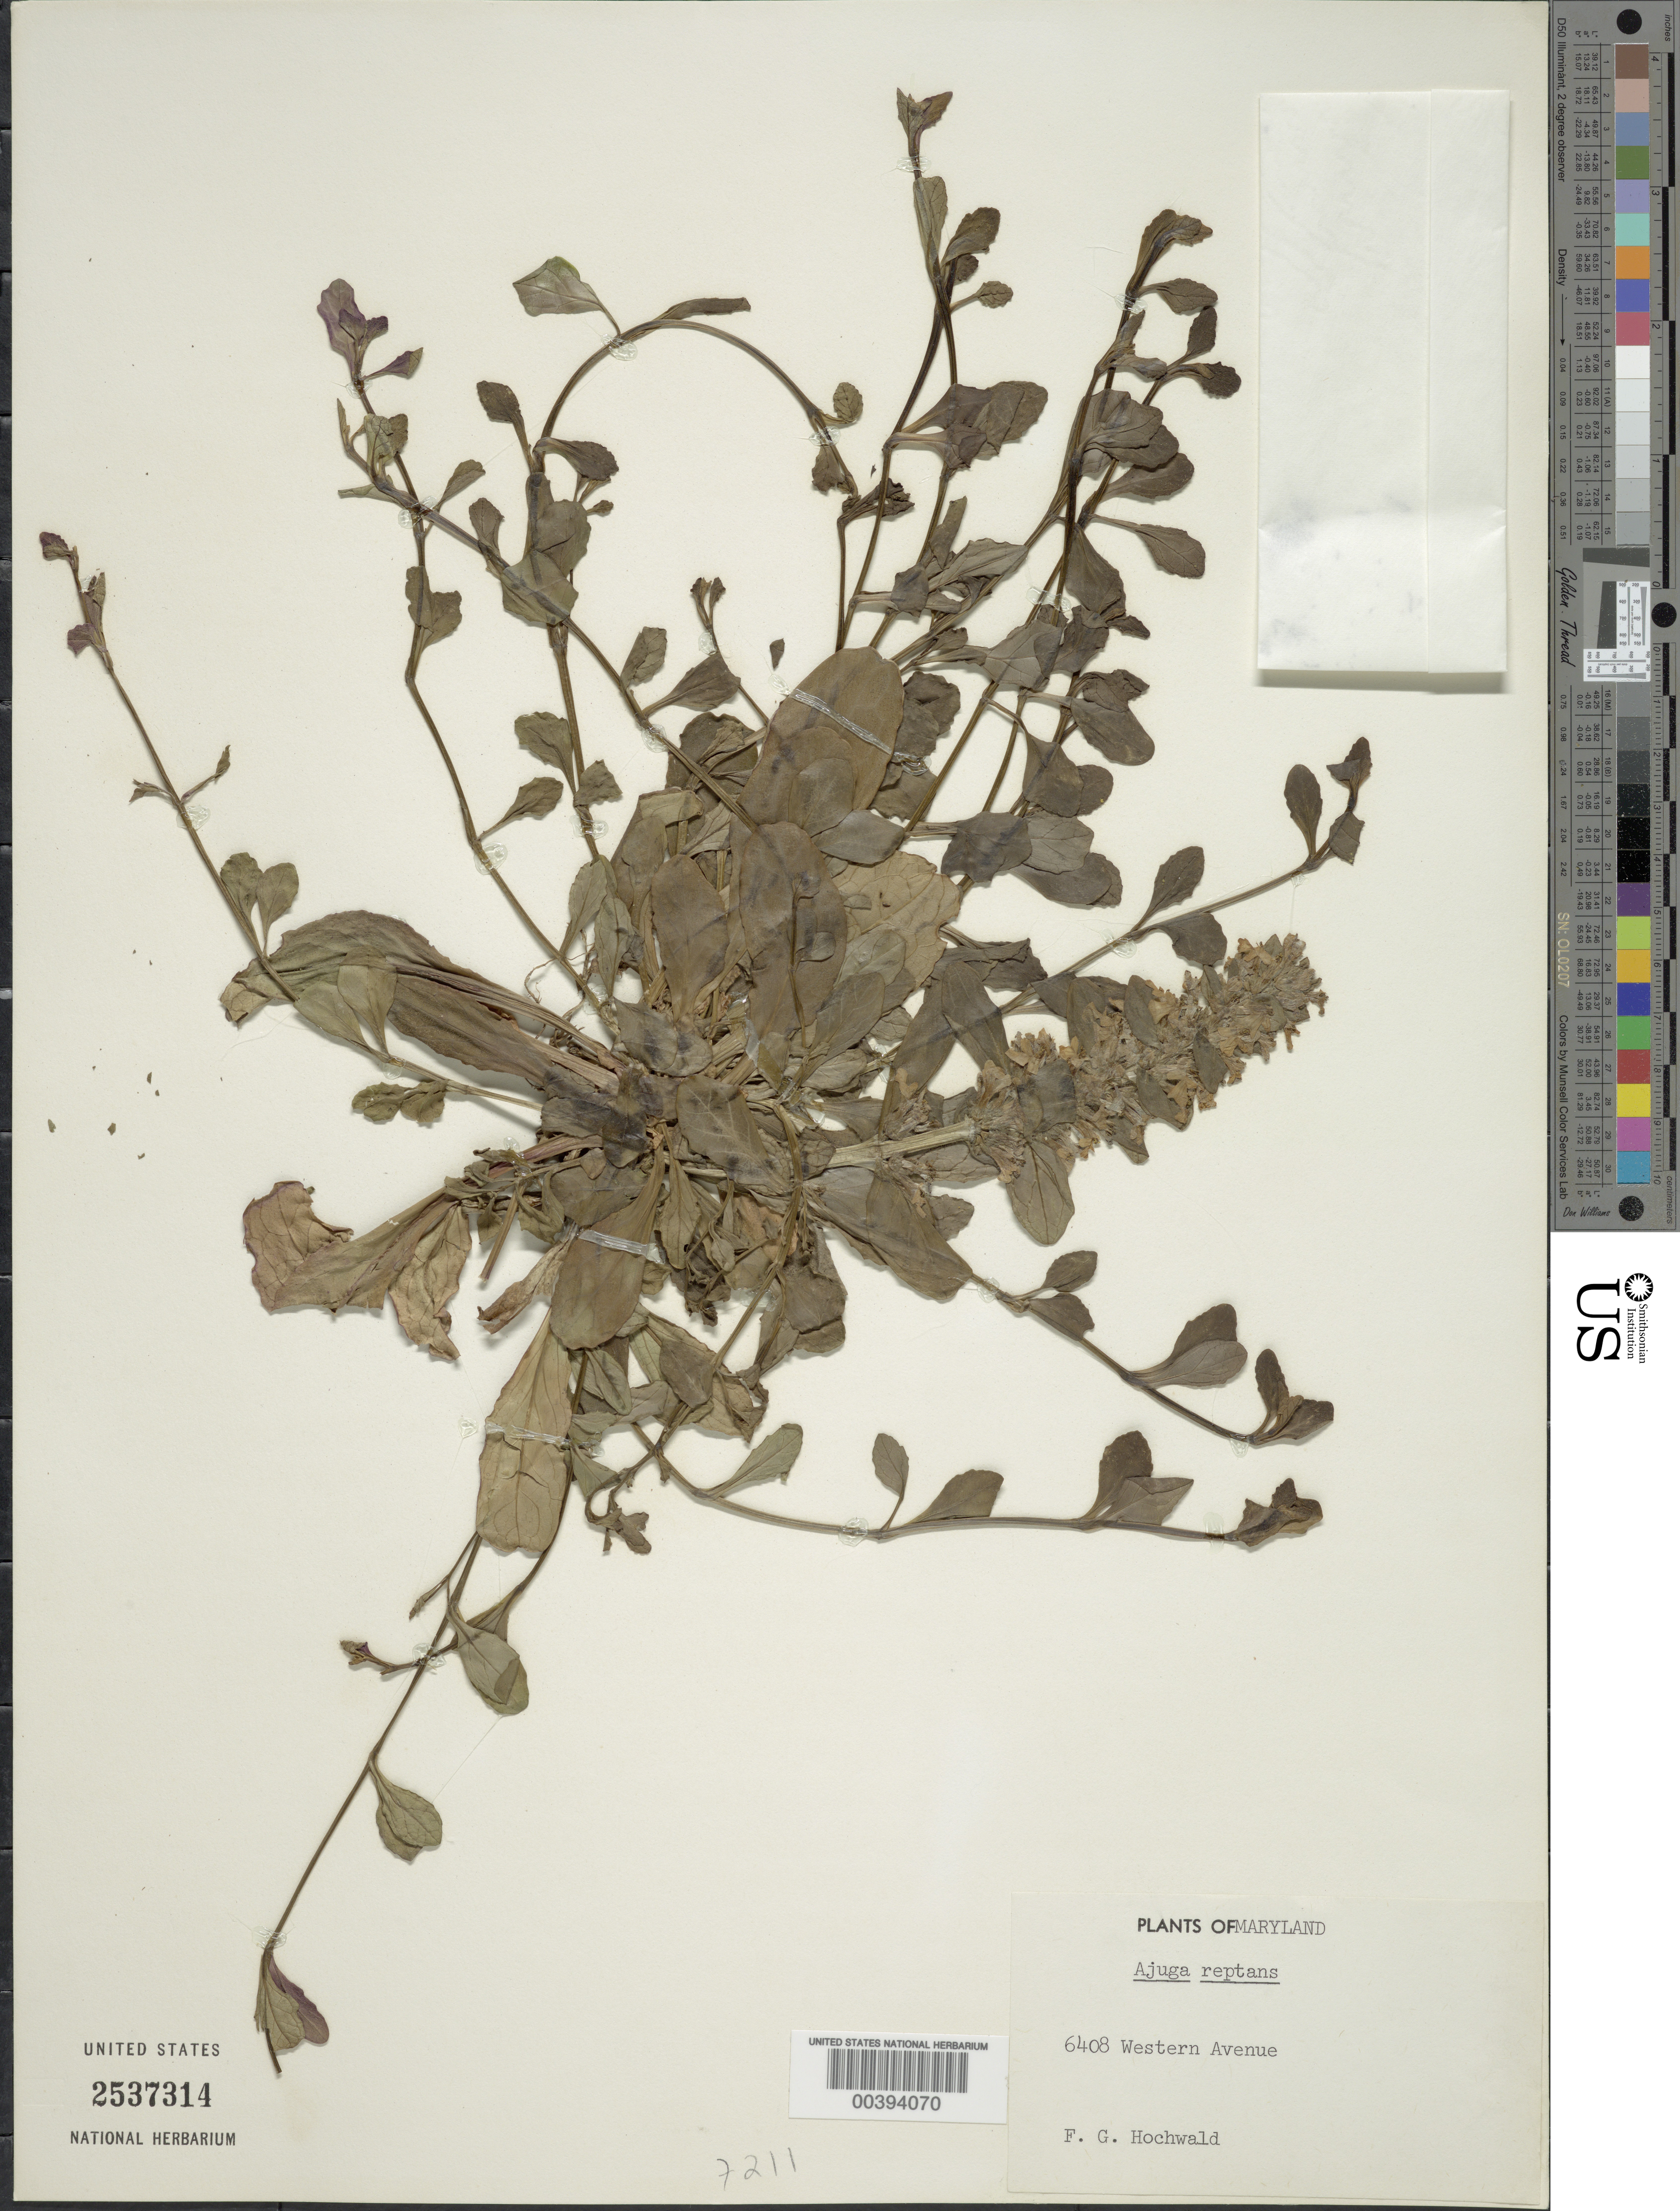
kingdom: Plantae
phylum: Tracheophyta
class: Magnoliopsida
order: Lamiales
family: Lamiaceae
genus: Ajuga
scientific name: Ajuga reptans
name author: L.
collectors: F. Hochwald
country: United States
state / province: Maryland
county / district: Montgomery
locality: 6408 Western Avenue, Chevy Chase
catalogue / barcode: US 2537314